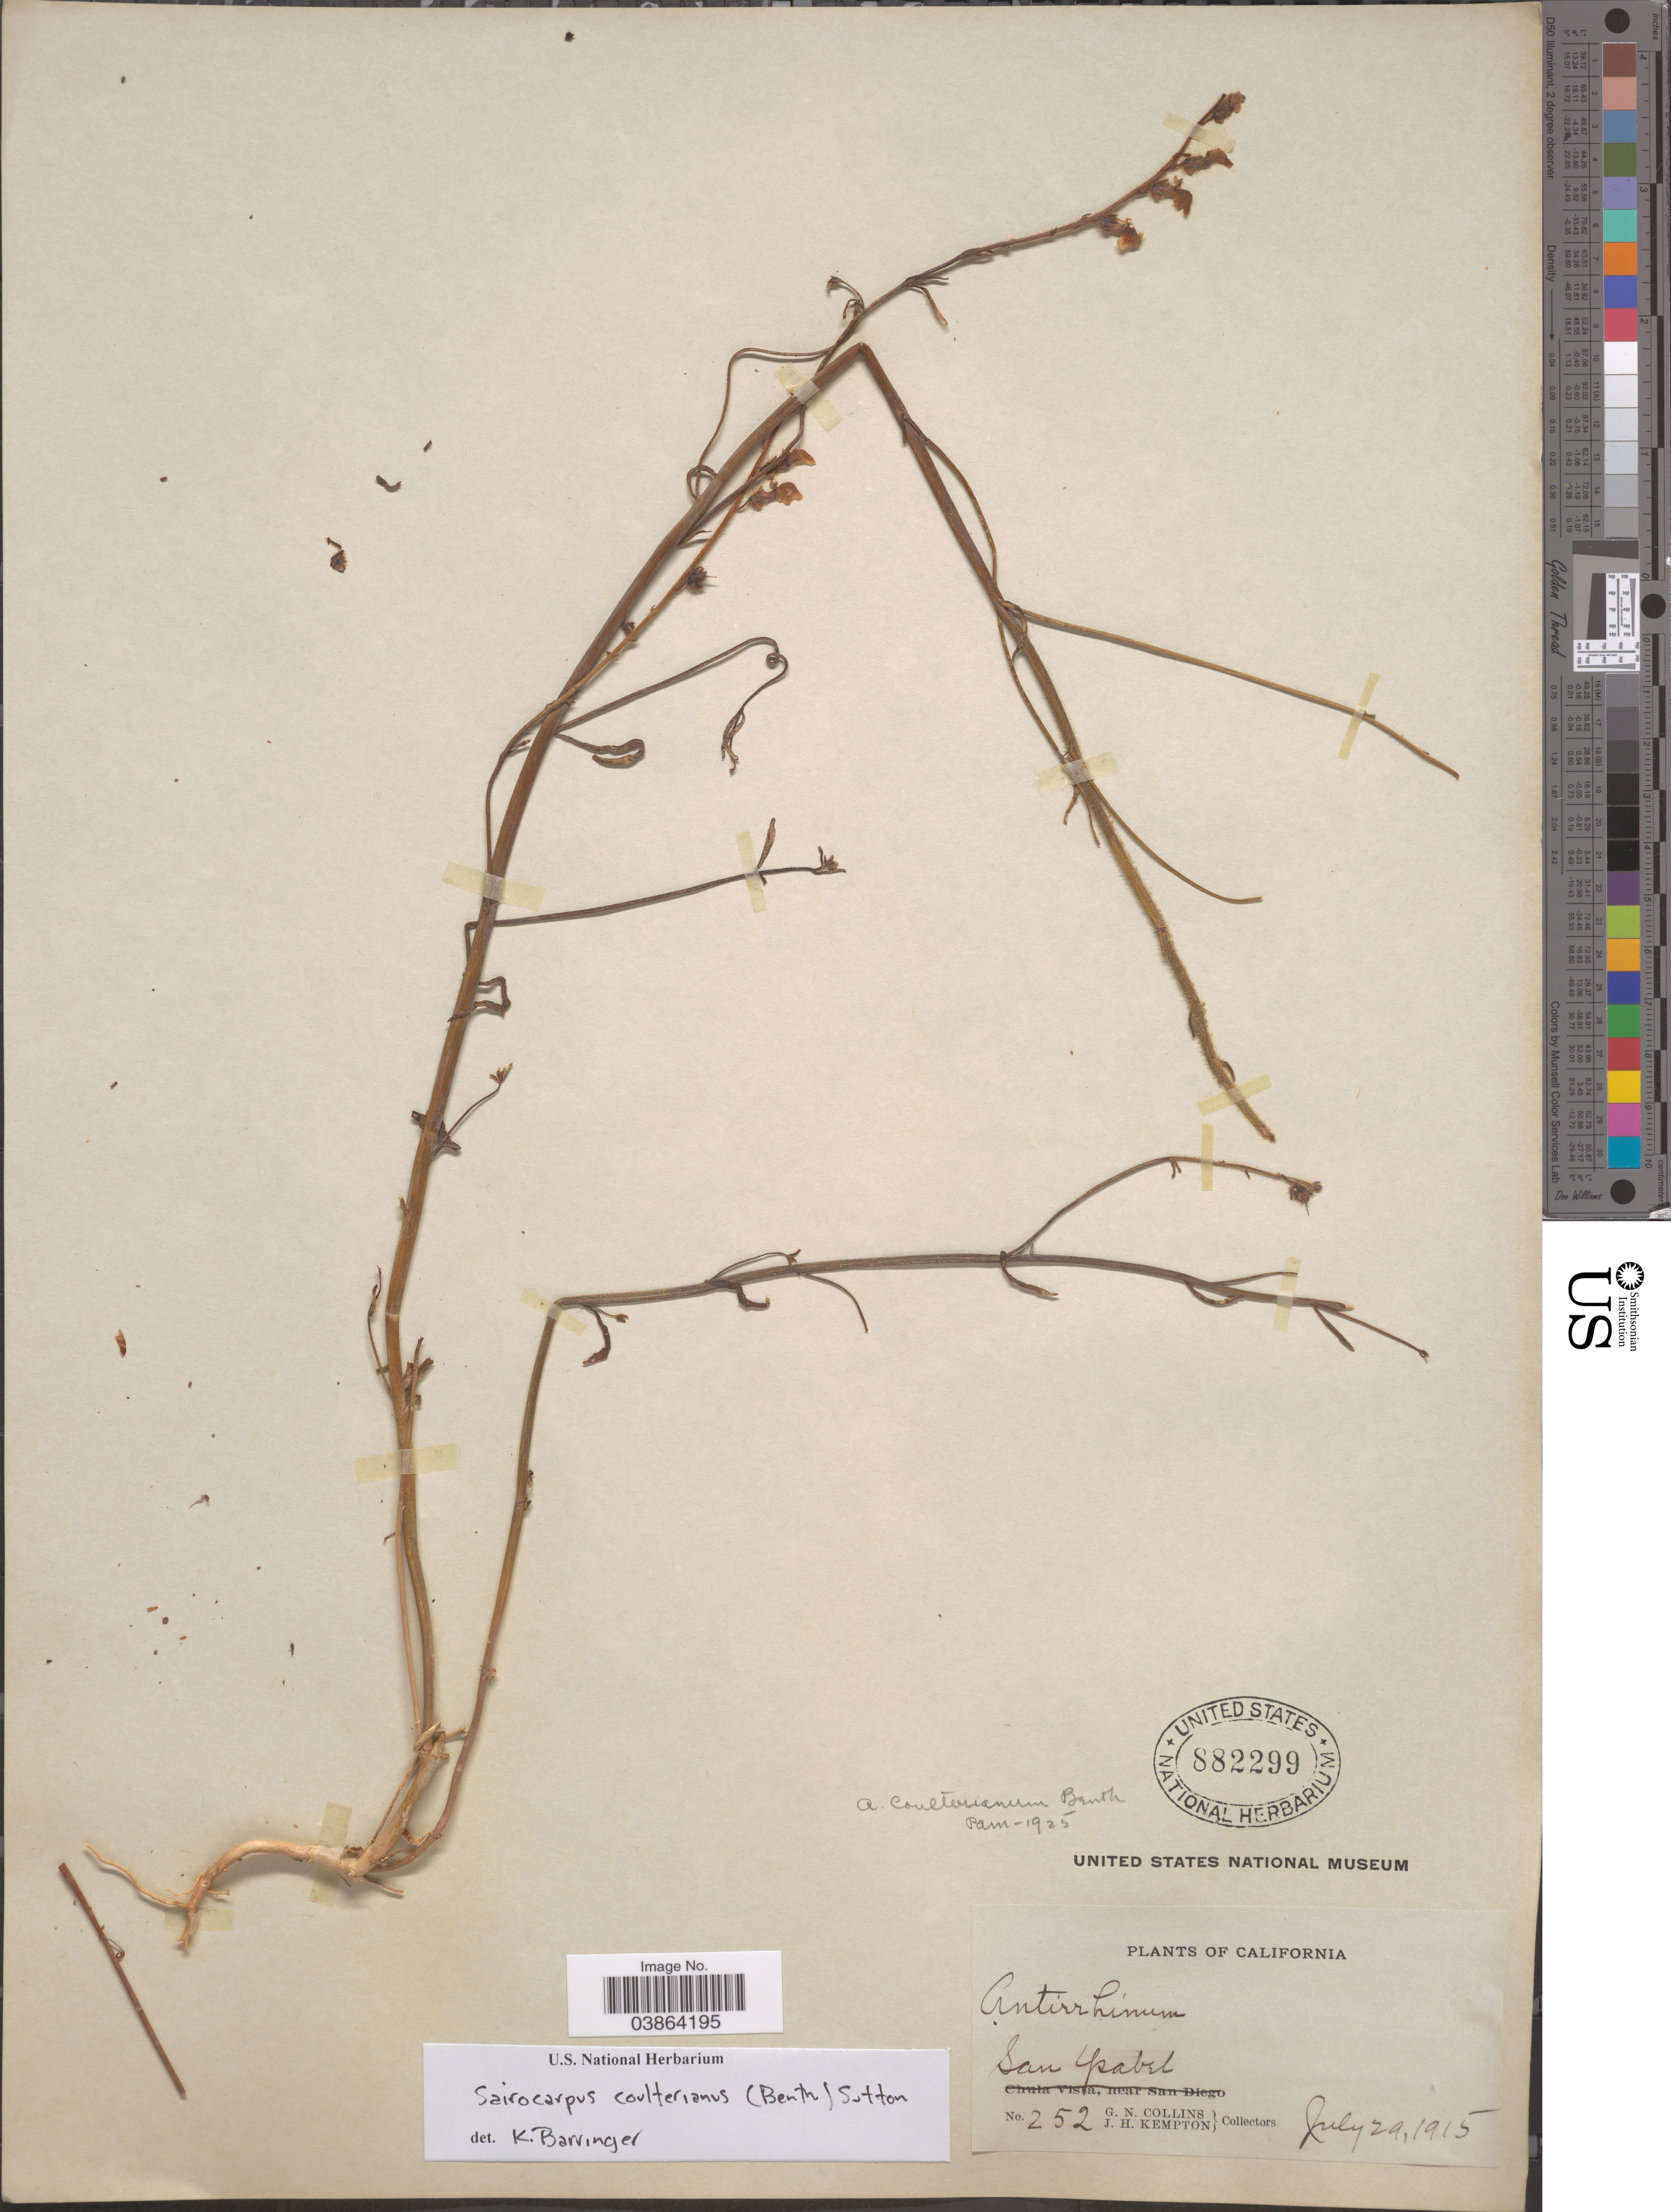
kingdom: Plantae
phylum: Tracheophyta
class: Magnoliopsida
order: Lamiales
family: Plantaginaceae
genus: Sairocarpus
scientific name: Sairocarpus coulterianus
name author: (Benth.) D.A. Sutton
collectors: G. Collins & J. H. Kempton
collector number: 252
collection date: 1915-07-29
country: United States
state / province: California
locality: San Ysabel.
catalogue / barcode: US 882299